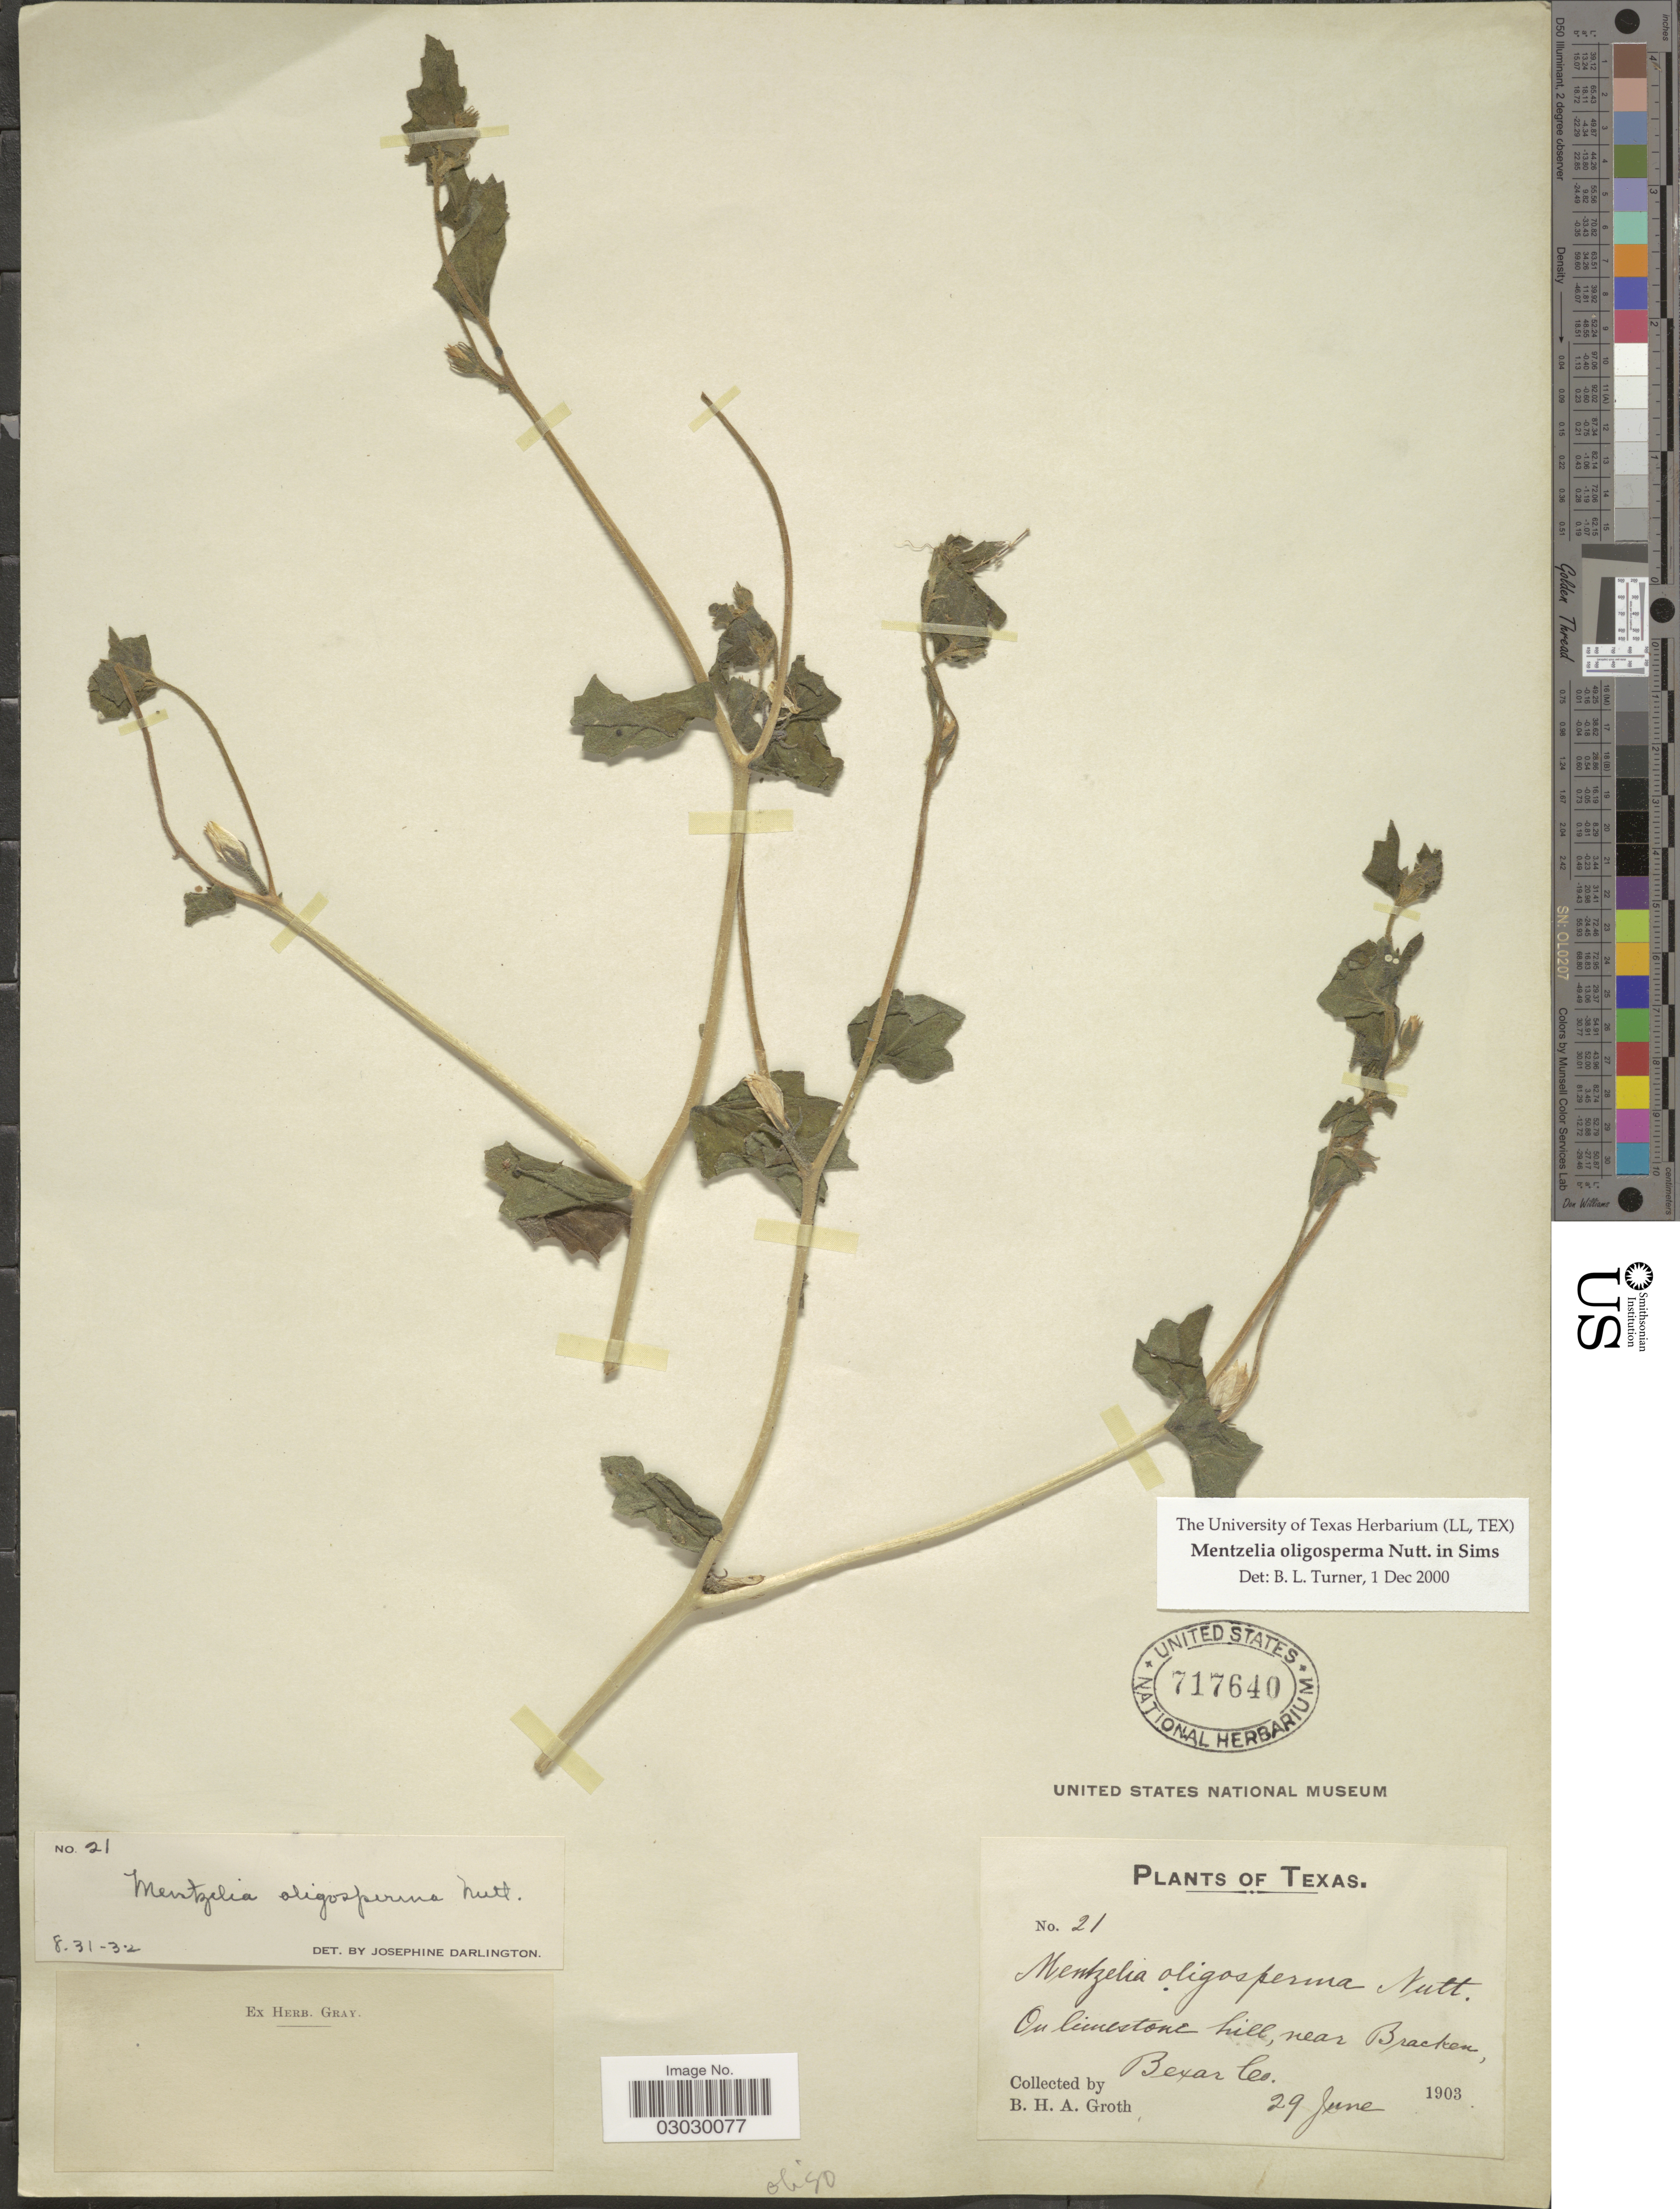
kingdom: Plantae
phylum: Tracheophyta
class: Magnoliopsida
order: Cornales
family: Loasaceae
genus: Mentzelia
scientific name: Mentzelia oligosperma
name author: Nutt. ex Sims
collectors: B. Groth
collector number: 21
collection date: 1903-06-29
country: United States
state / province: Texas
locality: On limestone hill, near Bracken, Bexar Co.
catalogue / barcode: US 717640